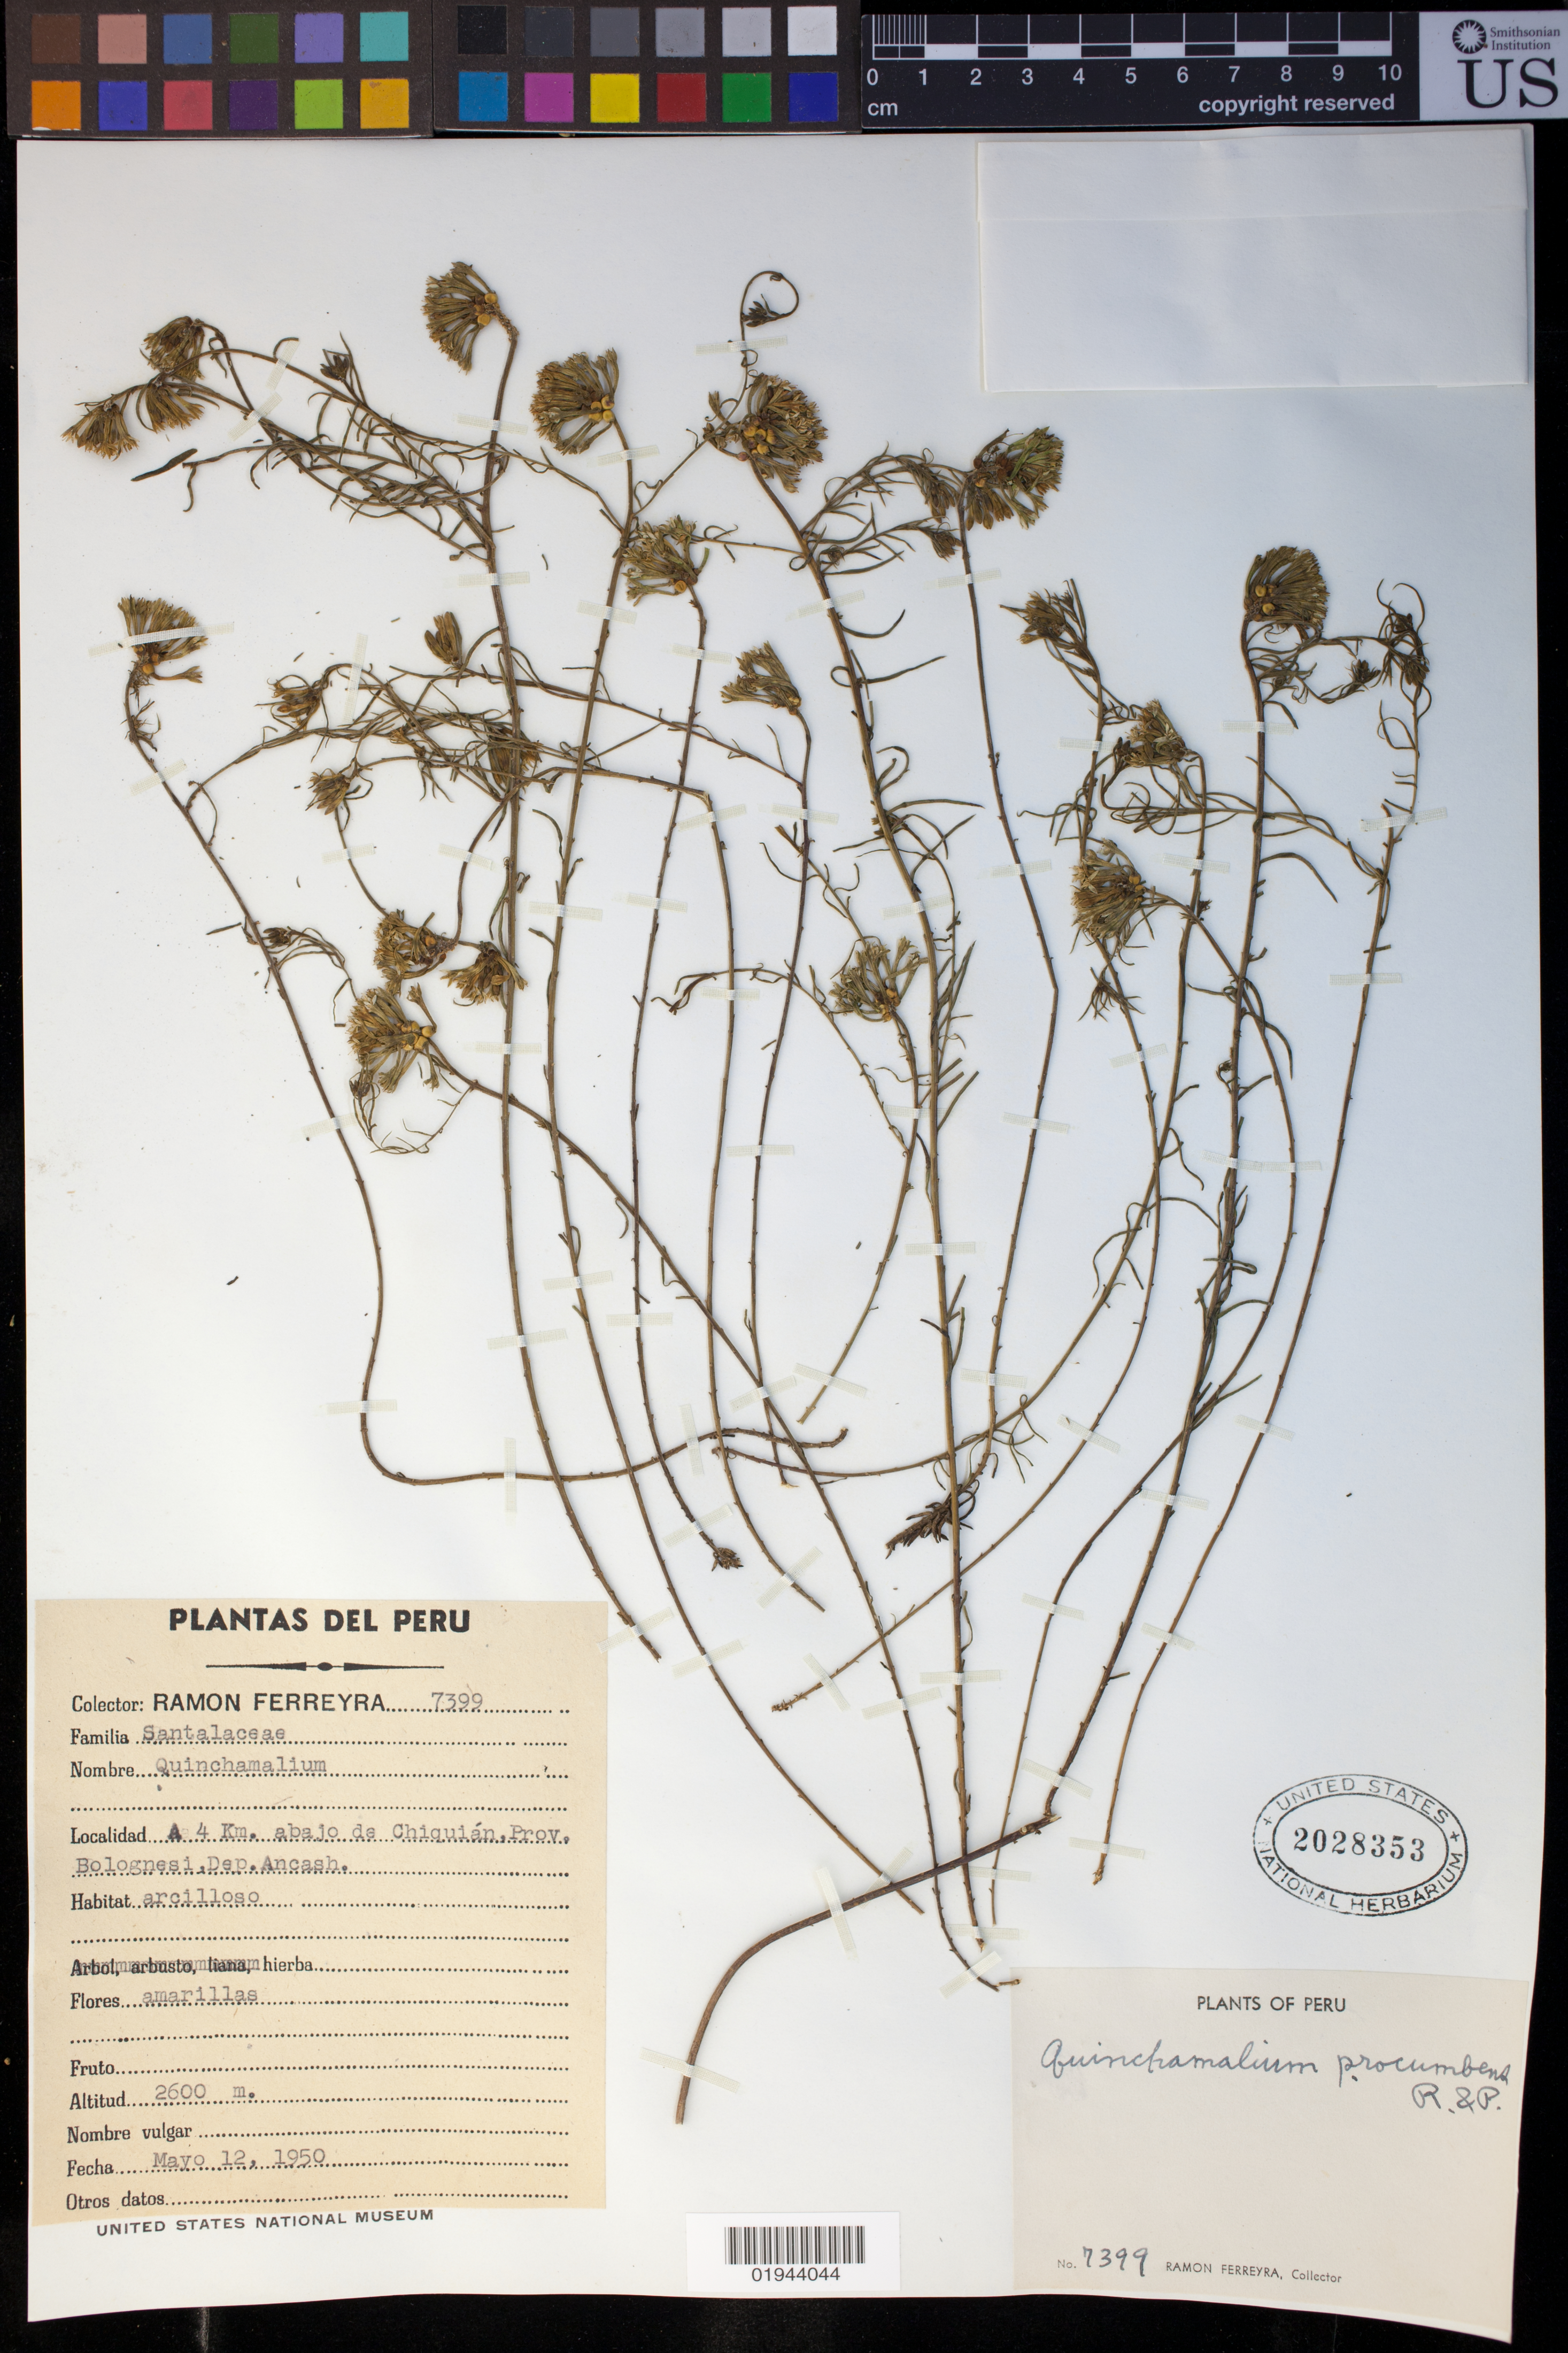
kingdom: Plantae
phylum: Tracheophyta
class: Magnoliopsida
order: Santalales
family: Schoepfiaceae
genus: Quinchamalium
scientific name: Quinchamalium procumbens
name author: Ruiz & Pav.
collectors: R. A. Ferreyra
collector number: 7399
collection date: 1950-05-12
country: Peru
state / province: Ancash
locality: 4 Km. abajo de ChiquiÃ¡n, Prov. Bolognesi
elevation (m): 2600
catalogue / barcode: US 2028353